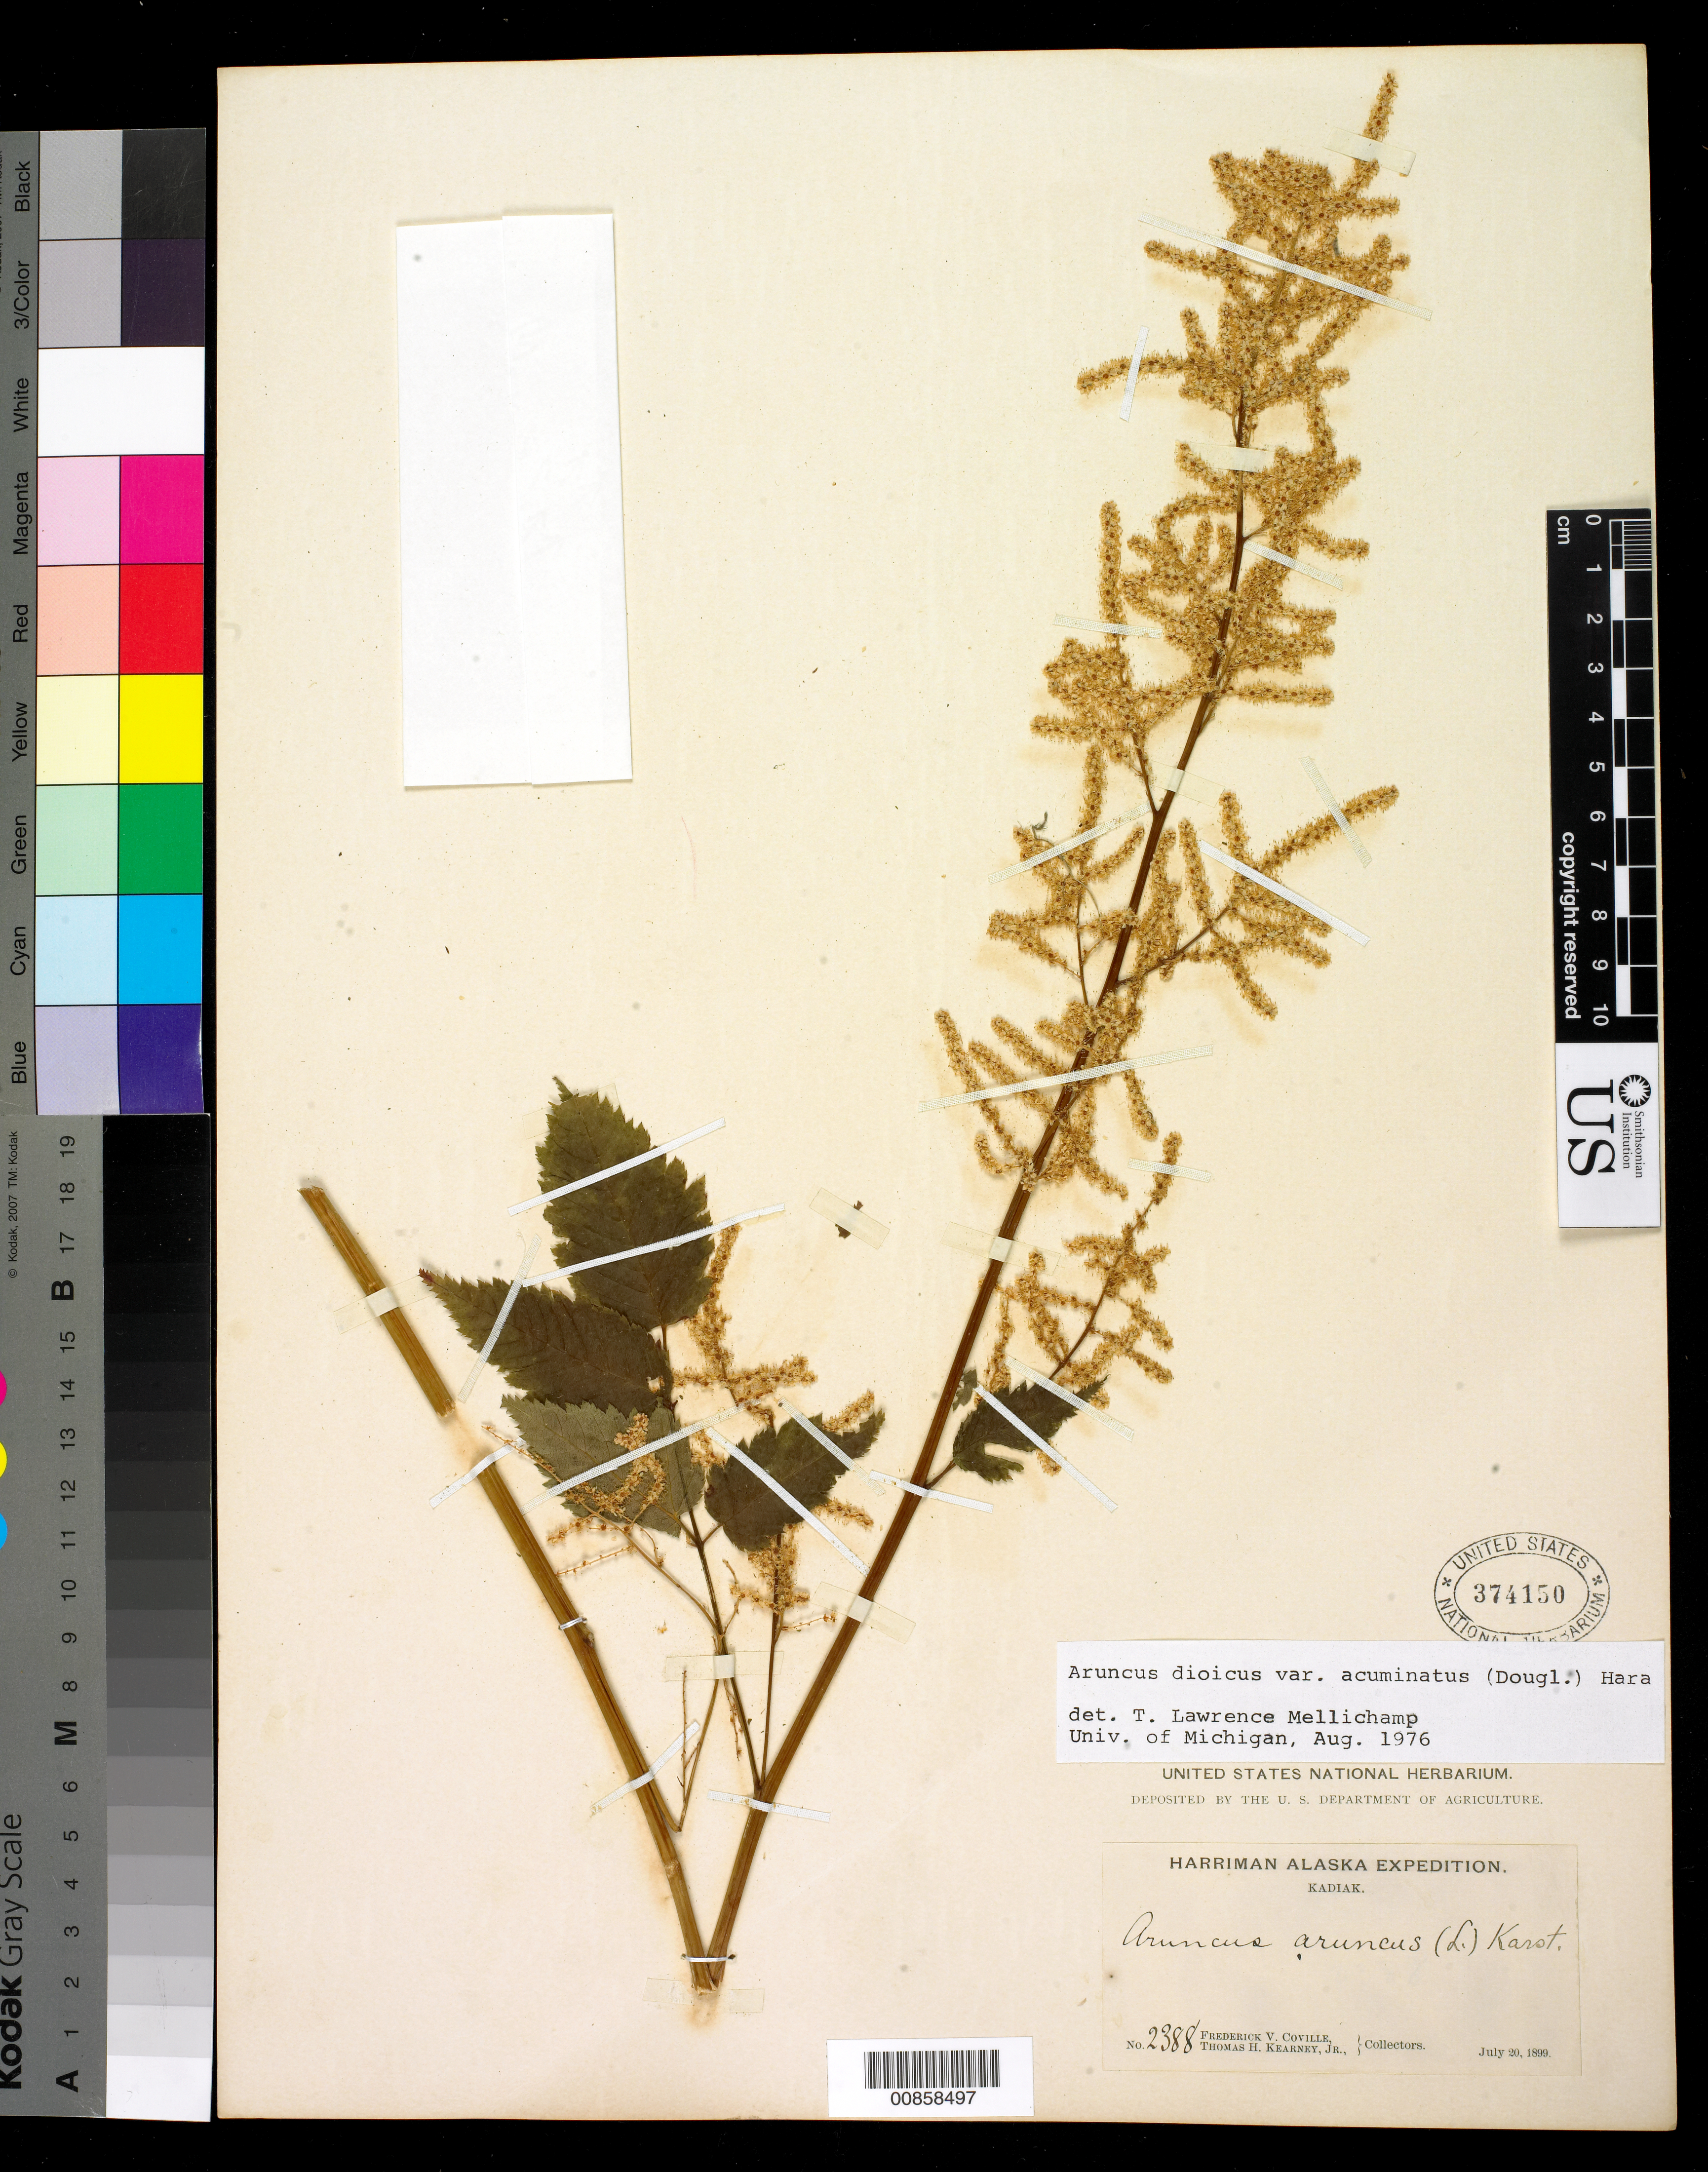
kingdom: Plantae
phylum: Tracheophyta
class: Magnoliopsida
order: Rosales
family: Rosaceae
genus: Aruncus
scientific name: Aruncus dioicus var. acuminatus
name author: (Rydb.) H. Hara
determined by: Mellichamp, T. L.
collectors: F. V. Coville & T. H. Kearney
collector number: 2388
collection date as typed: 20 Jul 1899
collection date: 1899-07-20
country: United States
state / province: Alaska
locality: Kadiak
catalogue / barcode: US 374150